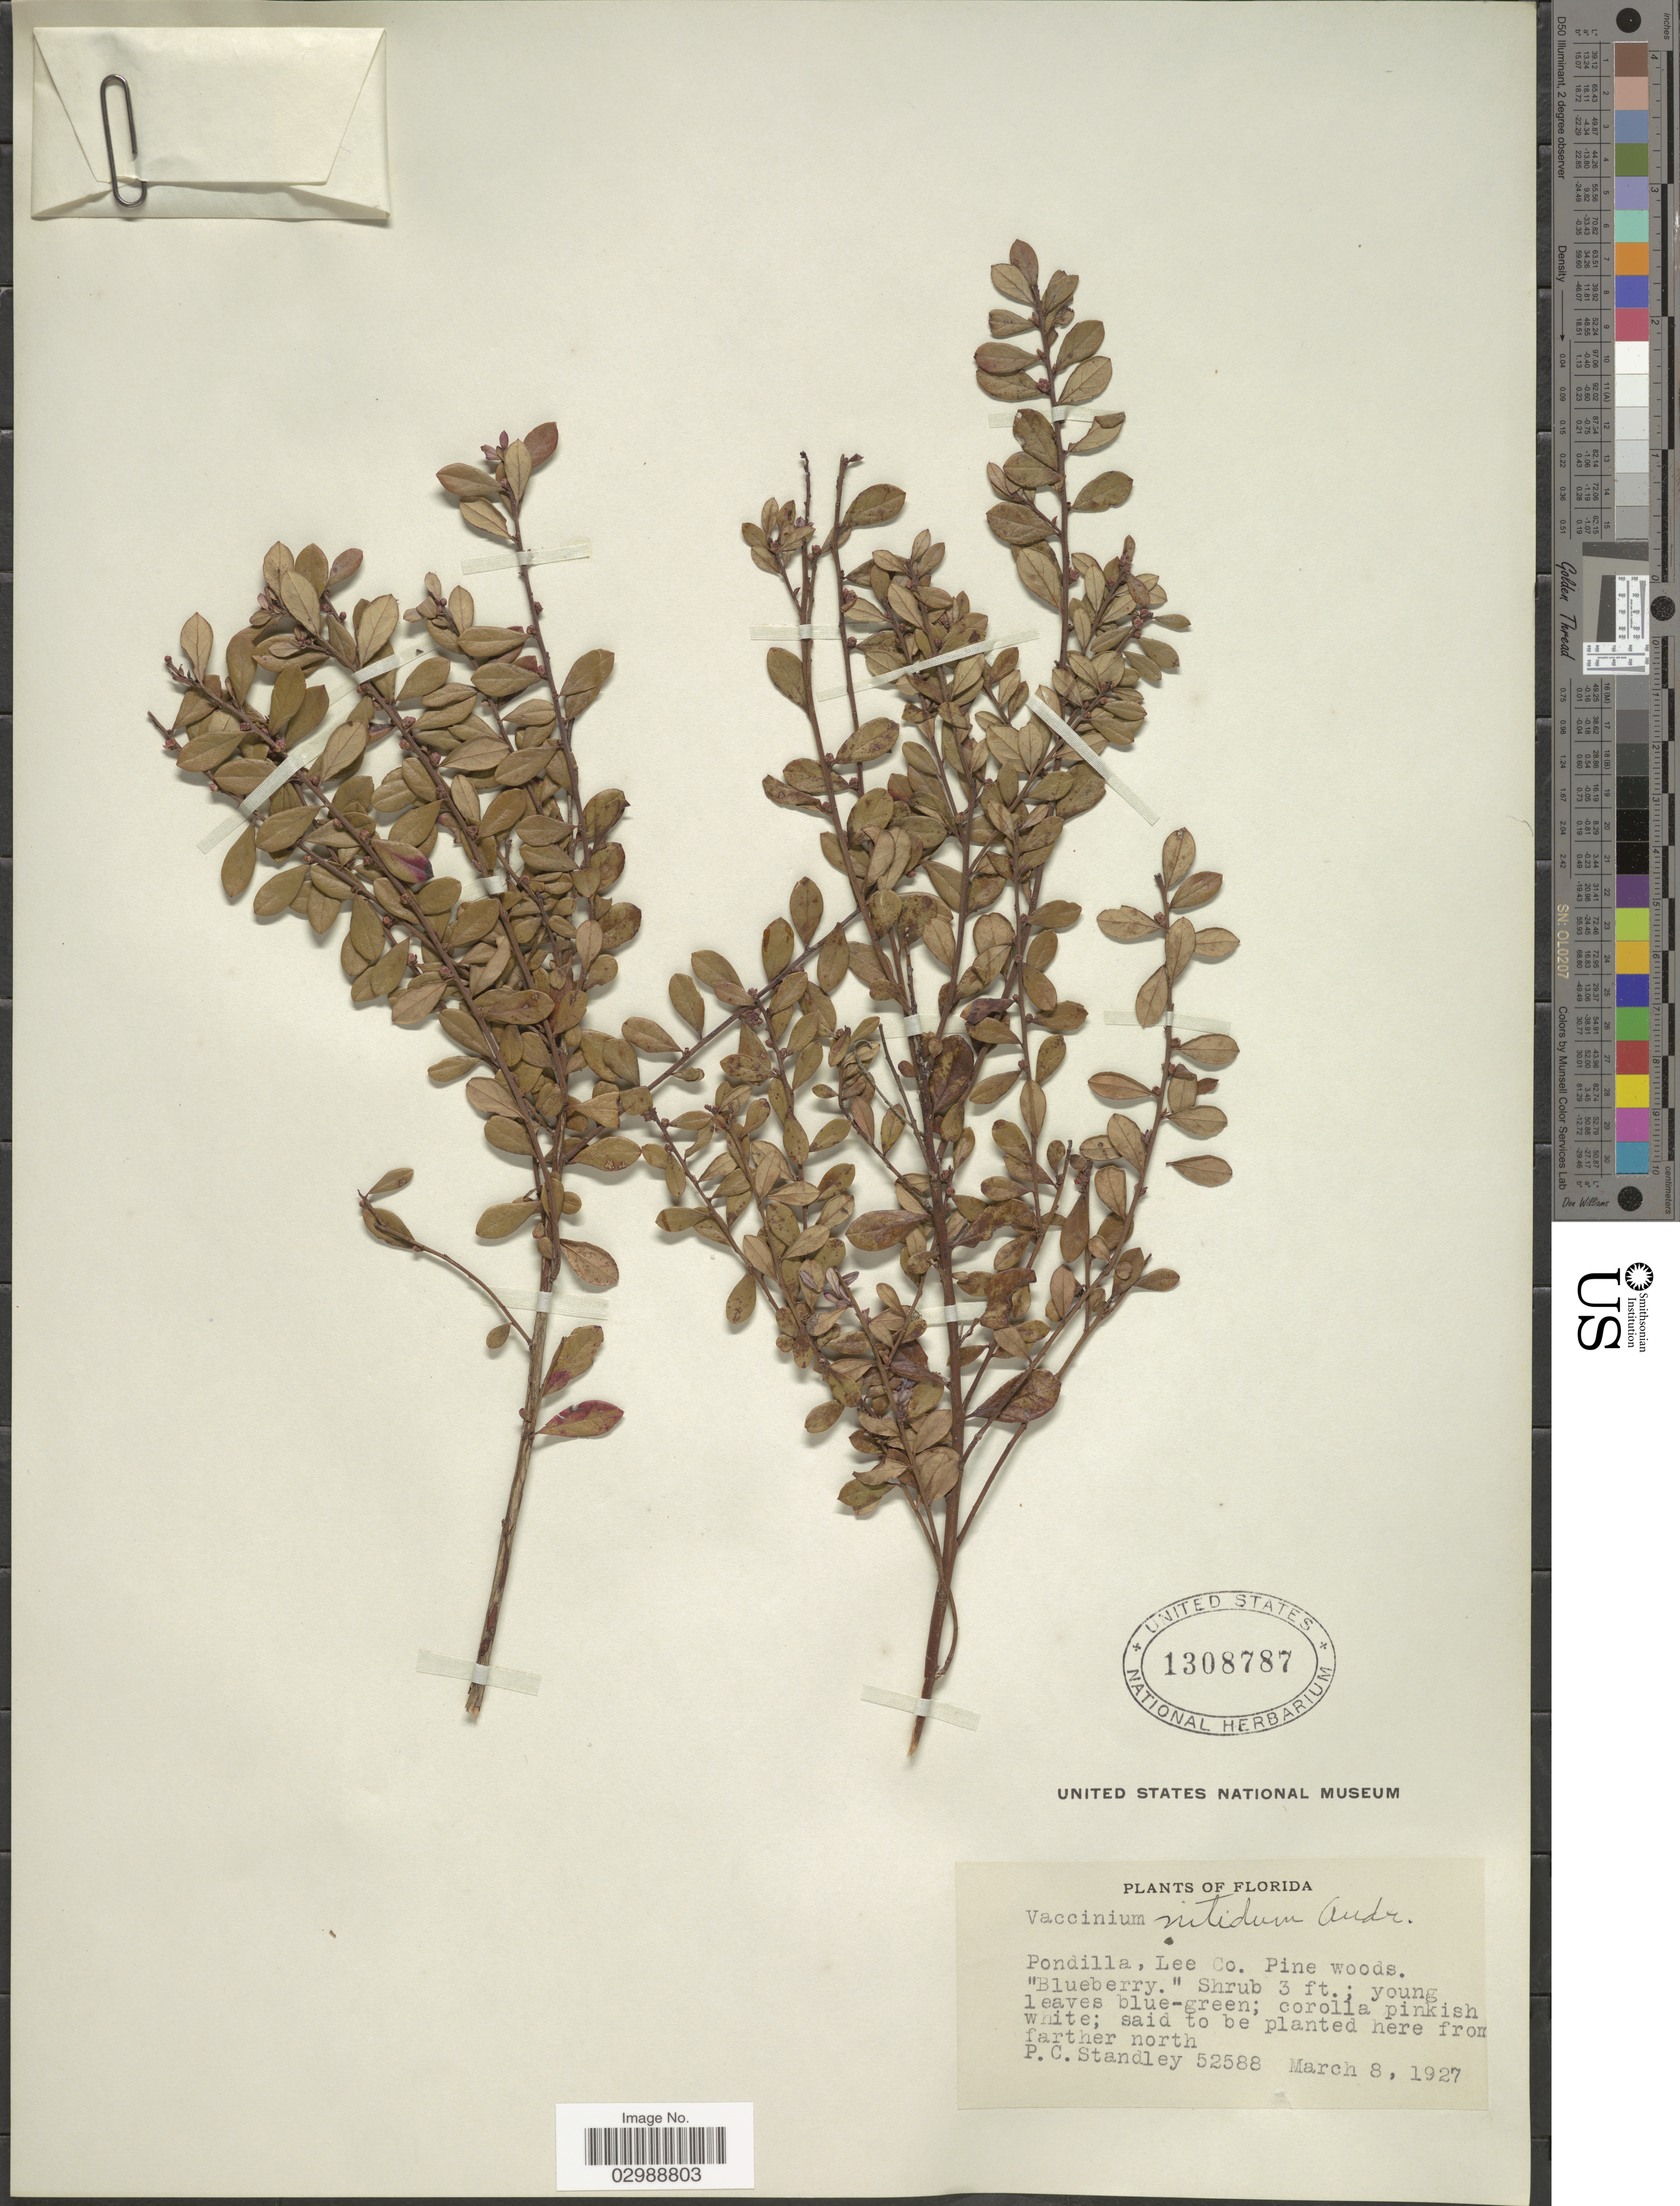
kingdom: Plantae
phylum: Tracheophyta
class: Magnoliopsida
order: Ericales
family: Ericaceae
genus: Vaccinium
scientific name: Vaccinium nitidum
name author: Andrews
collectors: P. C. Standley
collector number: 52588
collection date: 1927-03-08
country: United States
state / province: Florida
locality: Pondilla, Lee Co.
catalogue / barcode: US 1308787